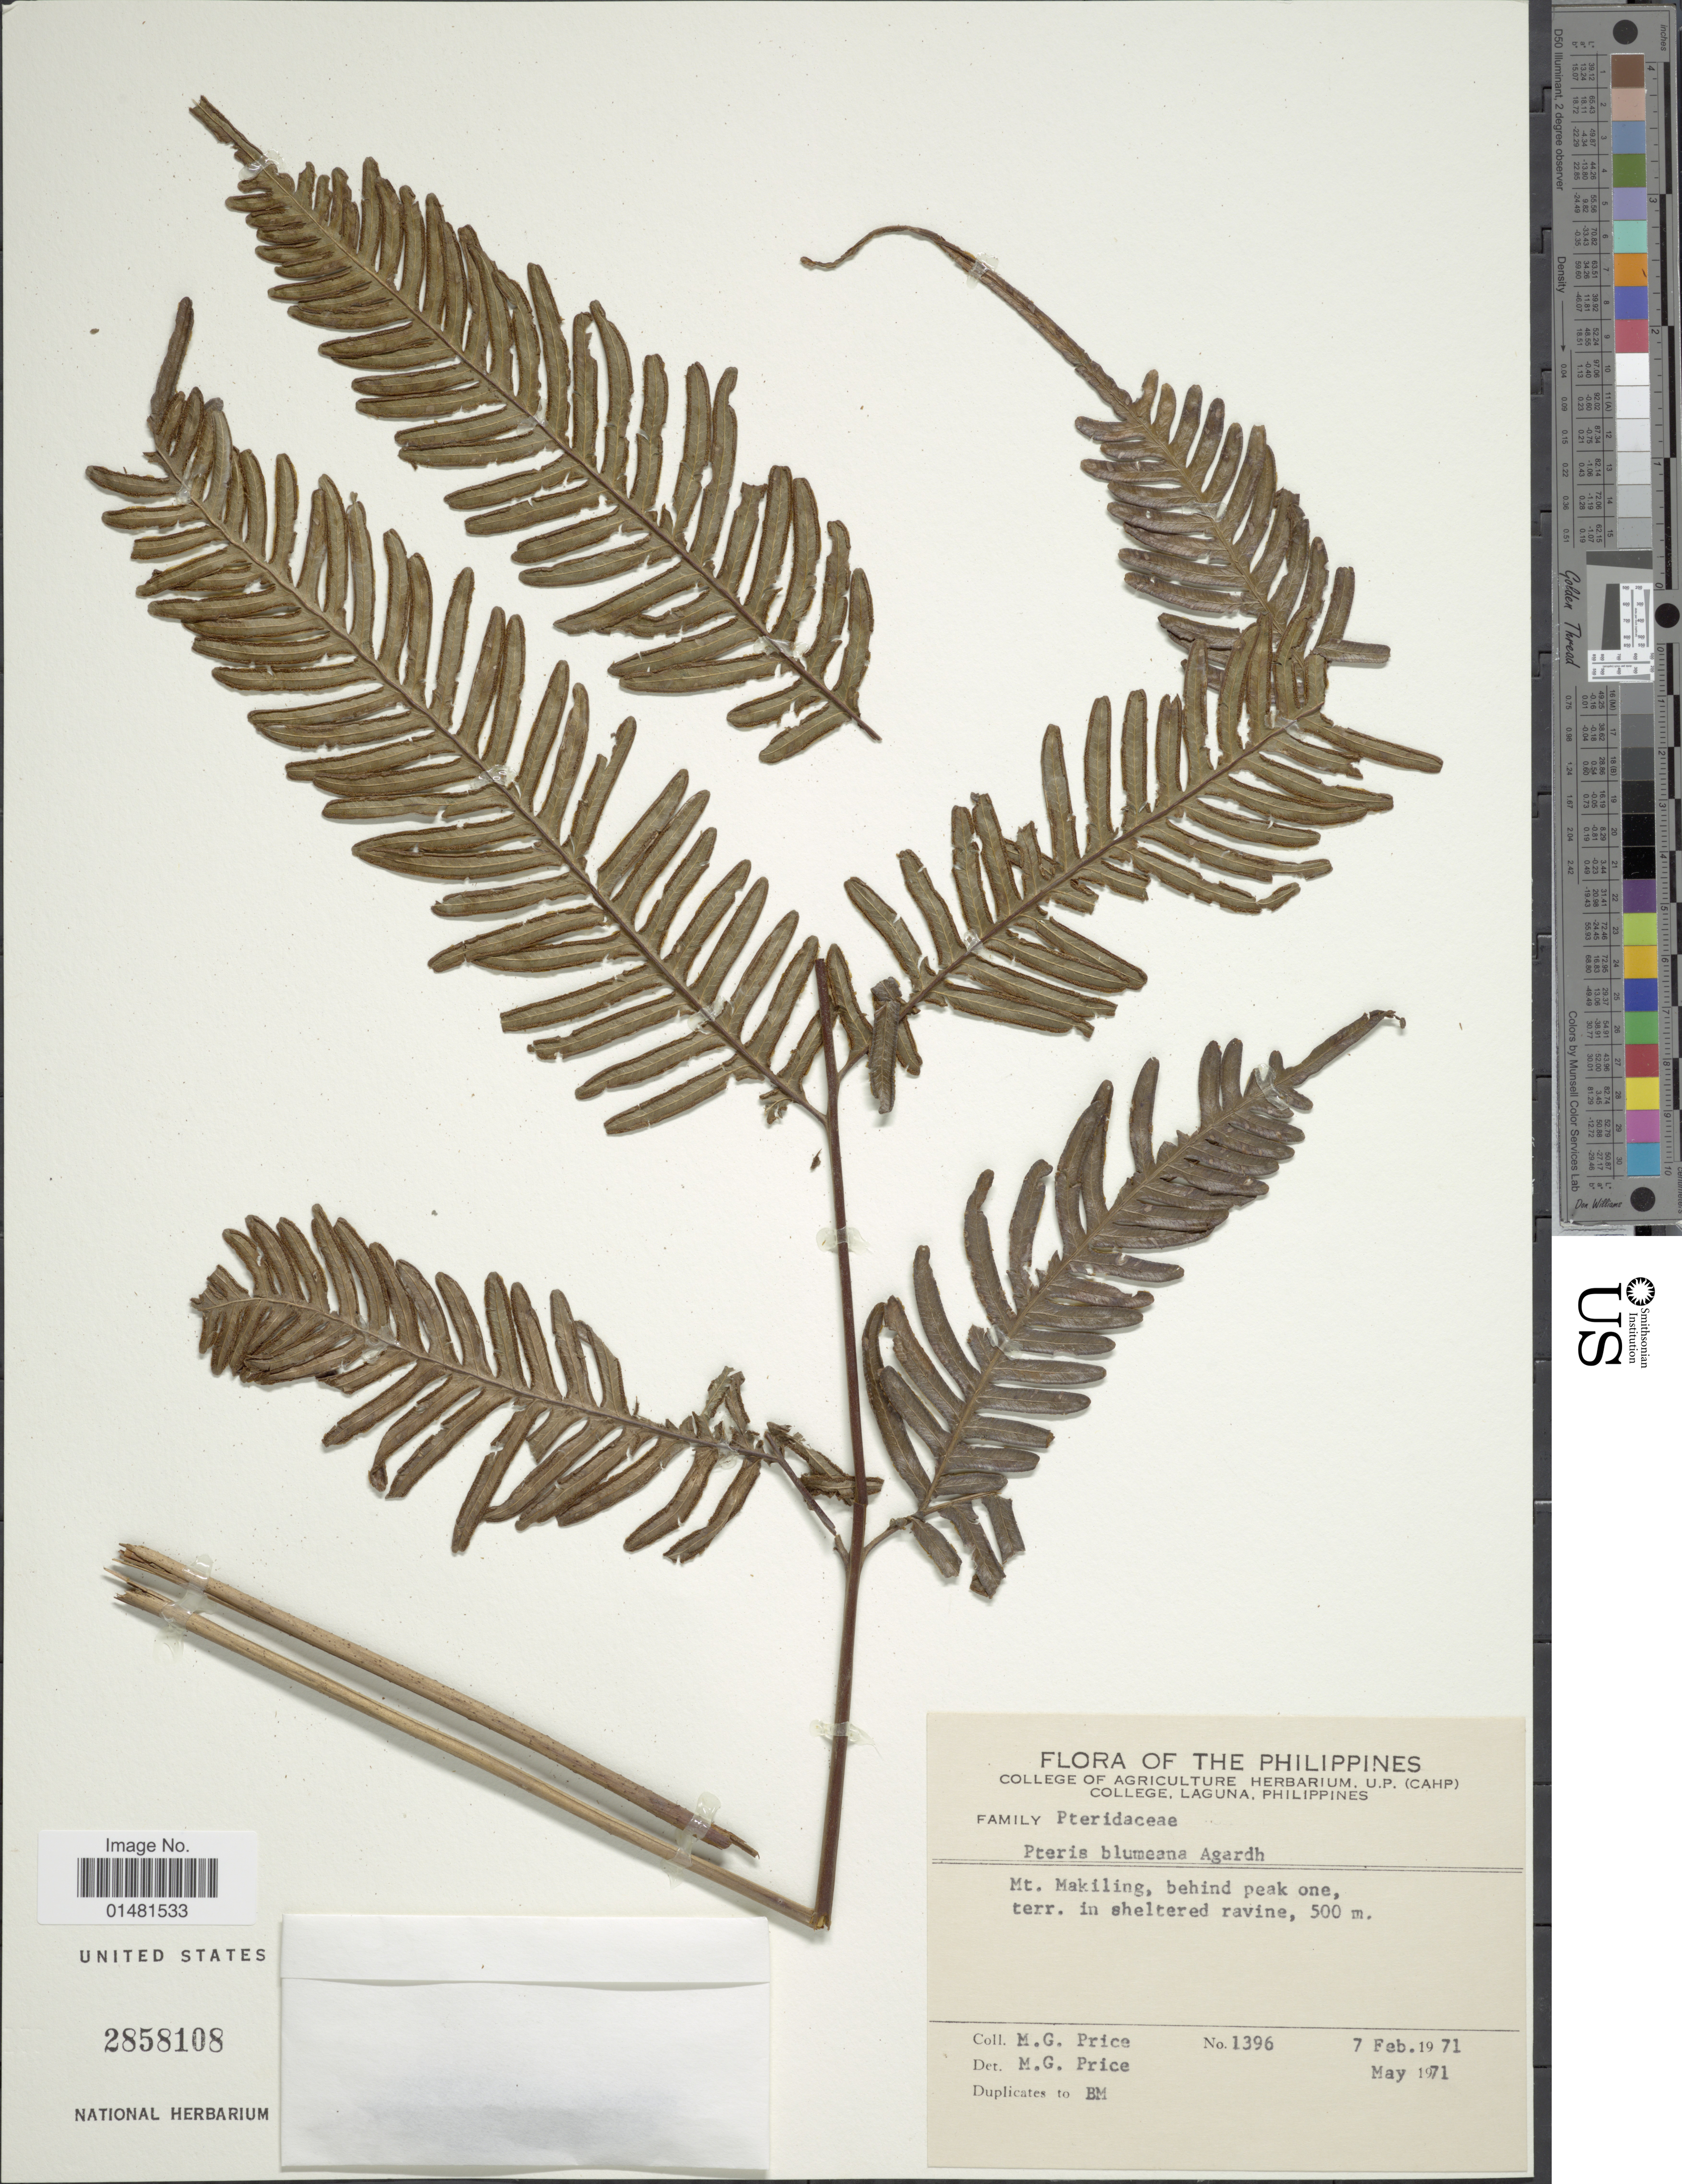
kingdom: Plantae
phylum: Tracheophyta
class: Polypodiopsida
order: Polypodiales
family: Pteridaceae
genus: Pteris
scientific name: Pteris blumeana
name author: J. Agardh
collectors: M. G. Price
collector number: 1396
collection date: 1971-02-07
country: Philippines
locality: Mt. Makiling, behind peak one, terr. in sheltered ravine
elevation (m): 500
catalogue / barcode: US 2858108